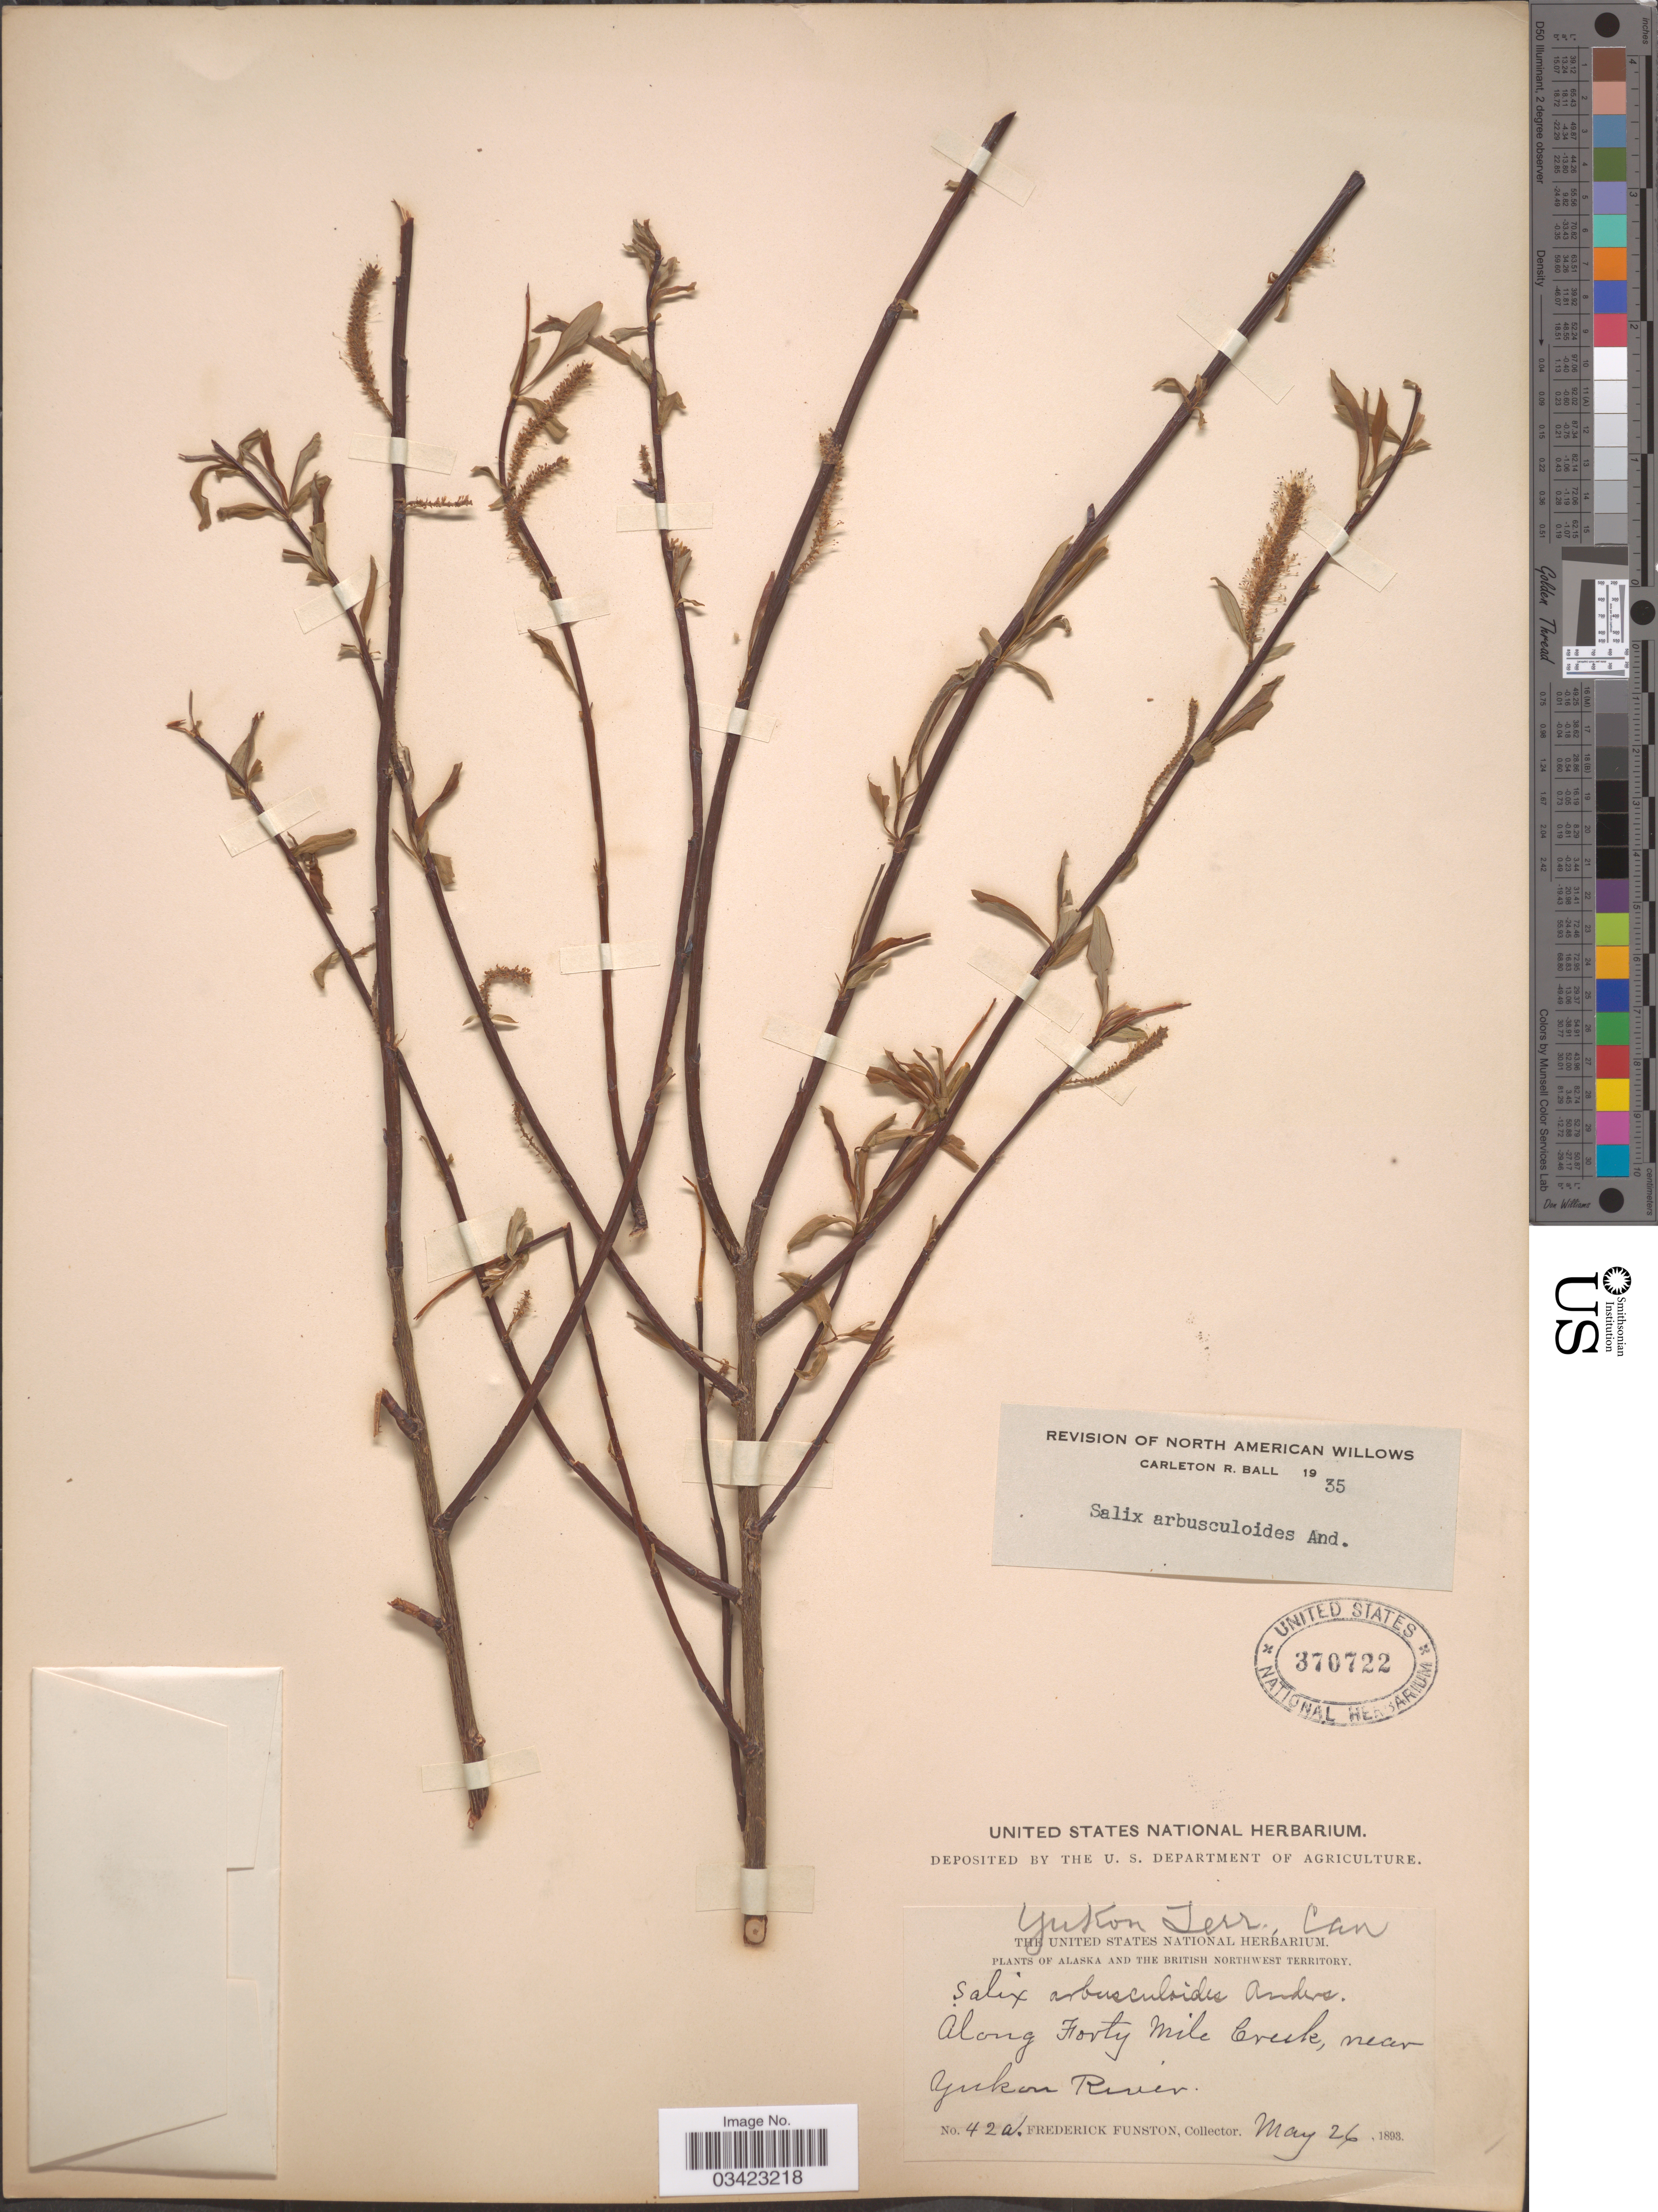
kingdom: Plantae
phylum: Tracheophyta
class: Magnoliopsida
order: Malpighiales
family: Salicaceae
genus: Salix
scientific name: Salix arbusculoides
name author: Andersson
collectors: F. Funston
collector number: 42a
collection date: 1893-05-26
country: Canada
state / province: Yukon Territory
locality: Along Forty Mile Creek, near Yukon River.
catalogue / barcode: US 370722